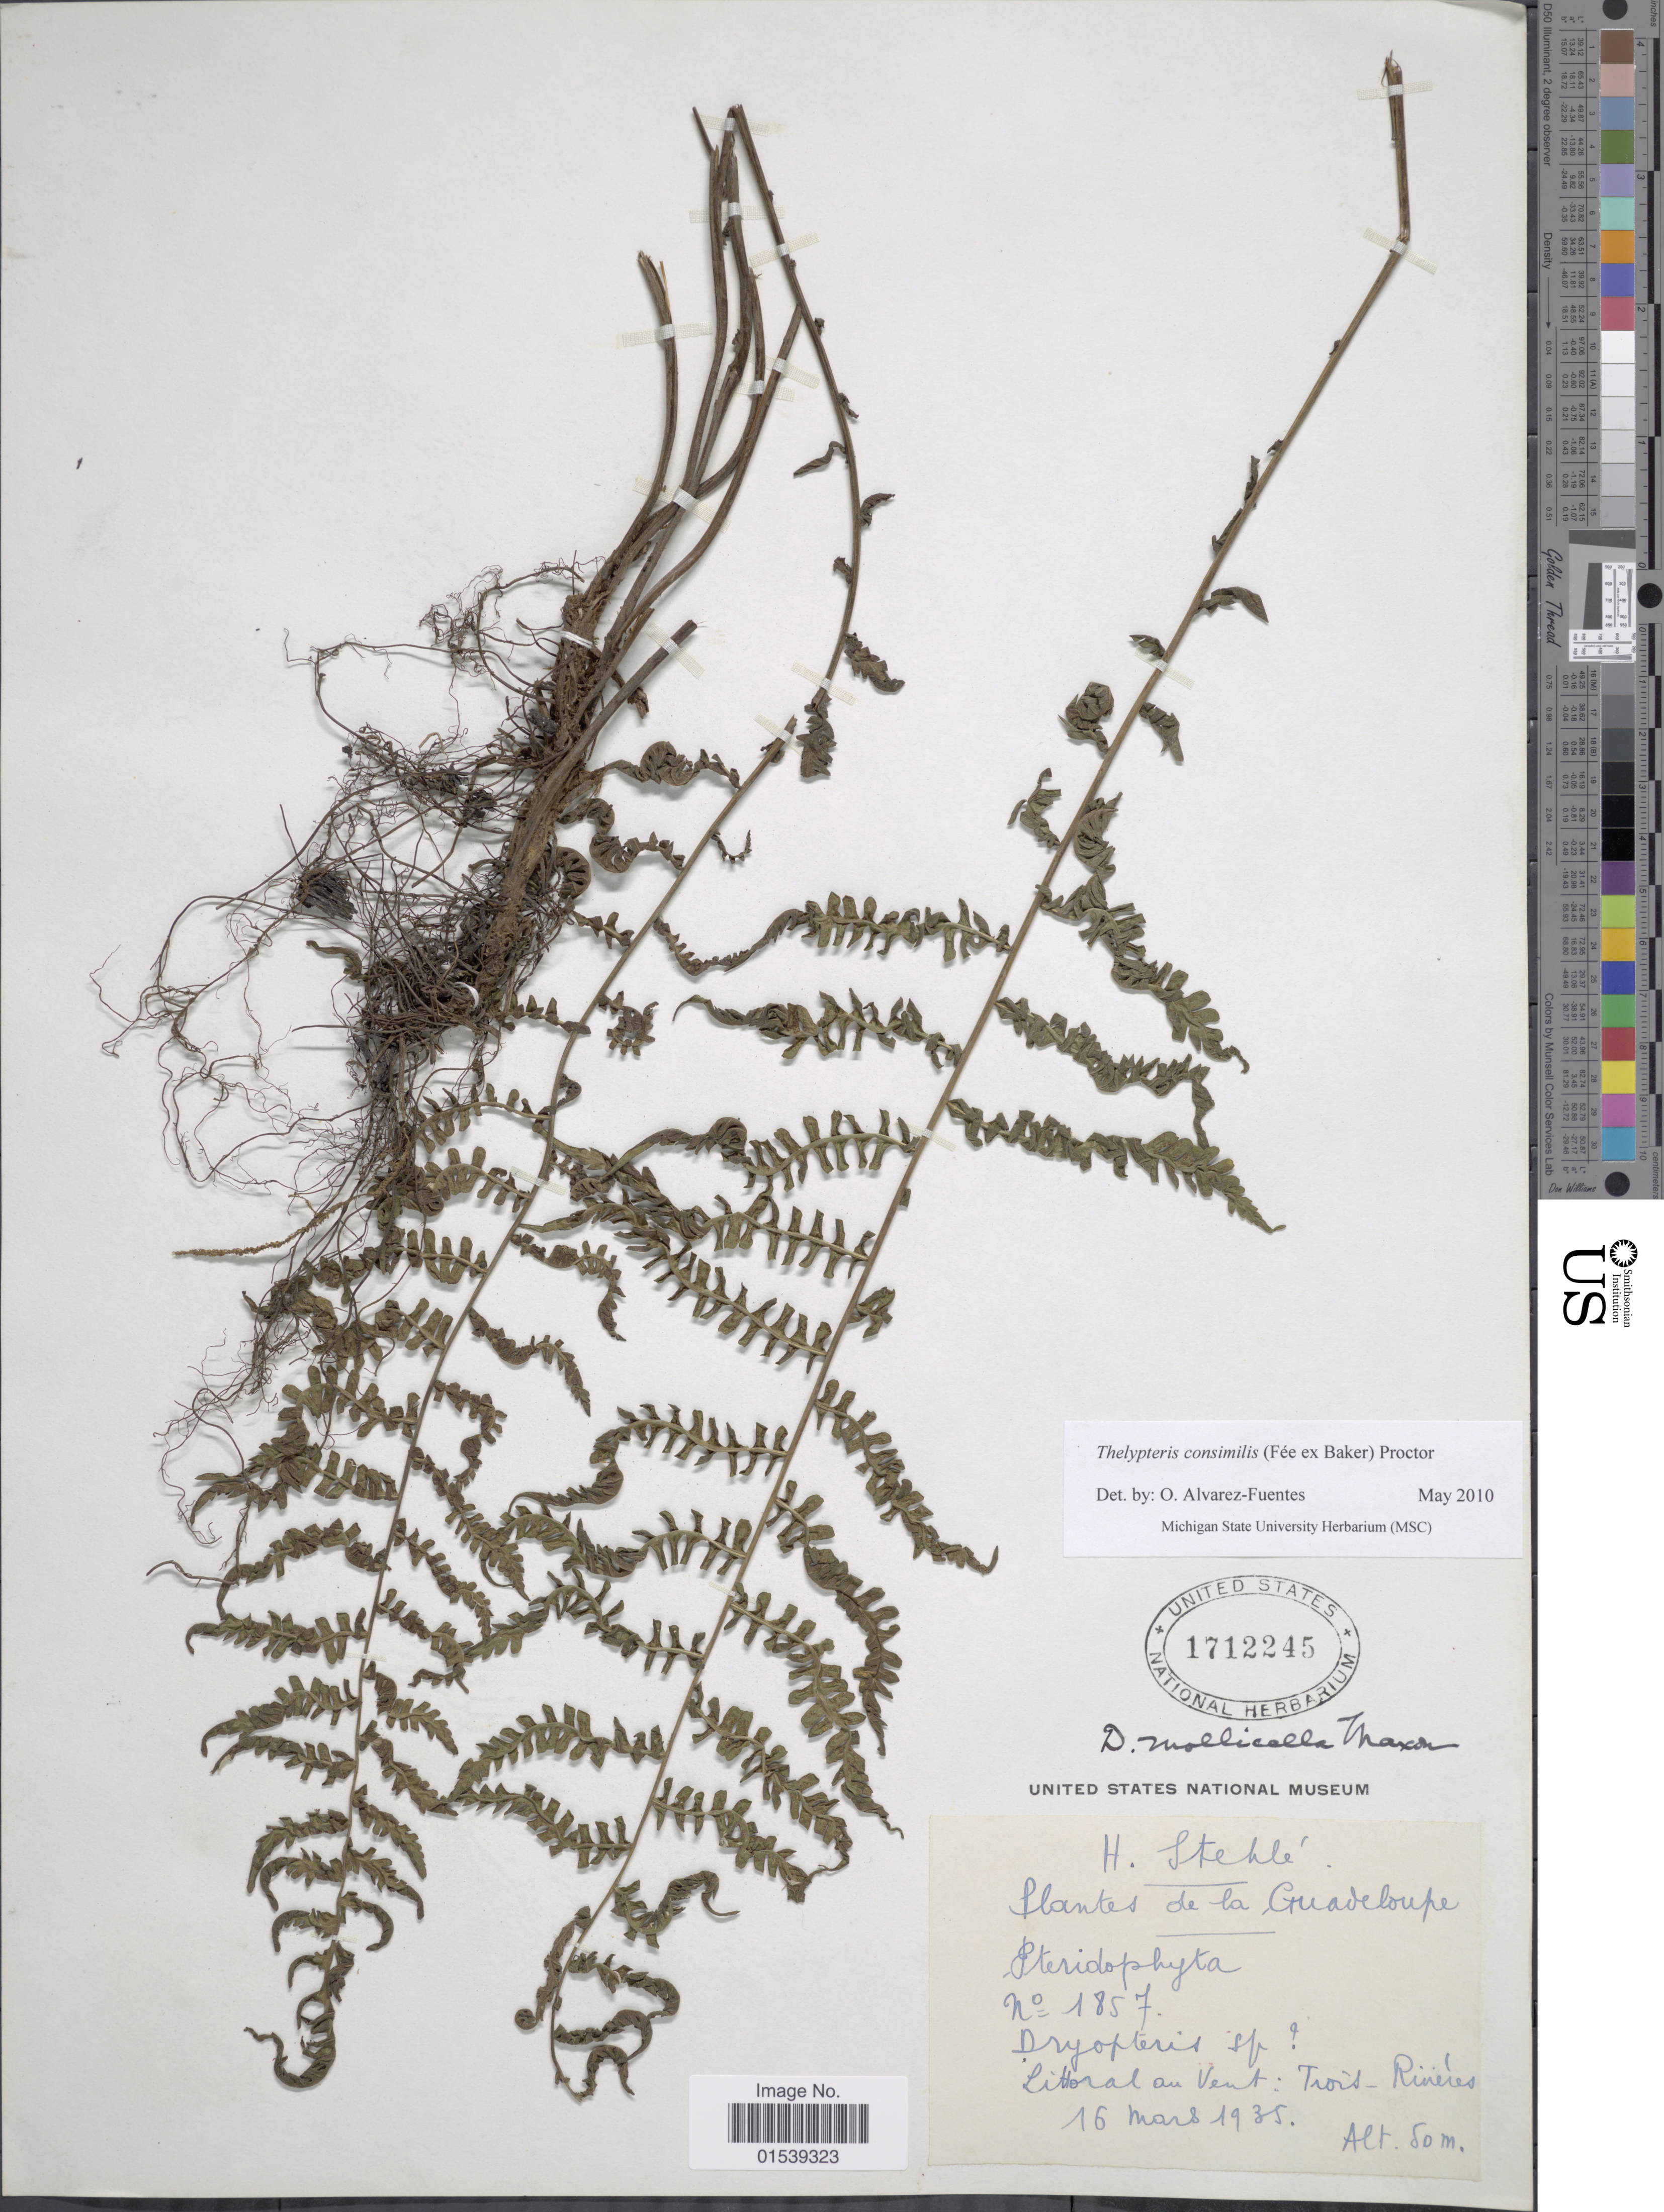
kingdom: Plantae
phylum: Tracheophyta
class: Polypodiopsida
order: Polypodiales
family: Thelypteridaceae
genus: Amauropelta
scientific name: Amauropelta gracilis ined. 2015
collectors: H. Stehlé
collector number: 1857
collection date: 1935-03-16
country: Guadeloupe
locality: Littoral au Vent: Trois-Rivieres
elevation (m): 50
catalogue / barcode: US 1712245